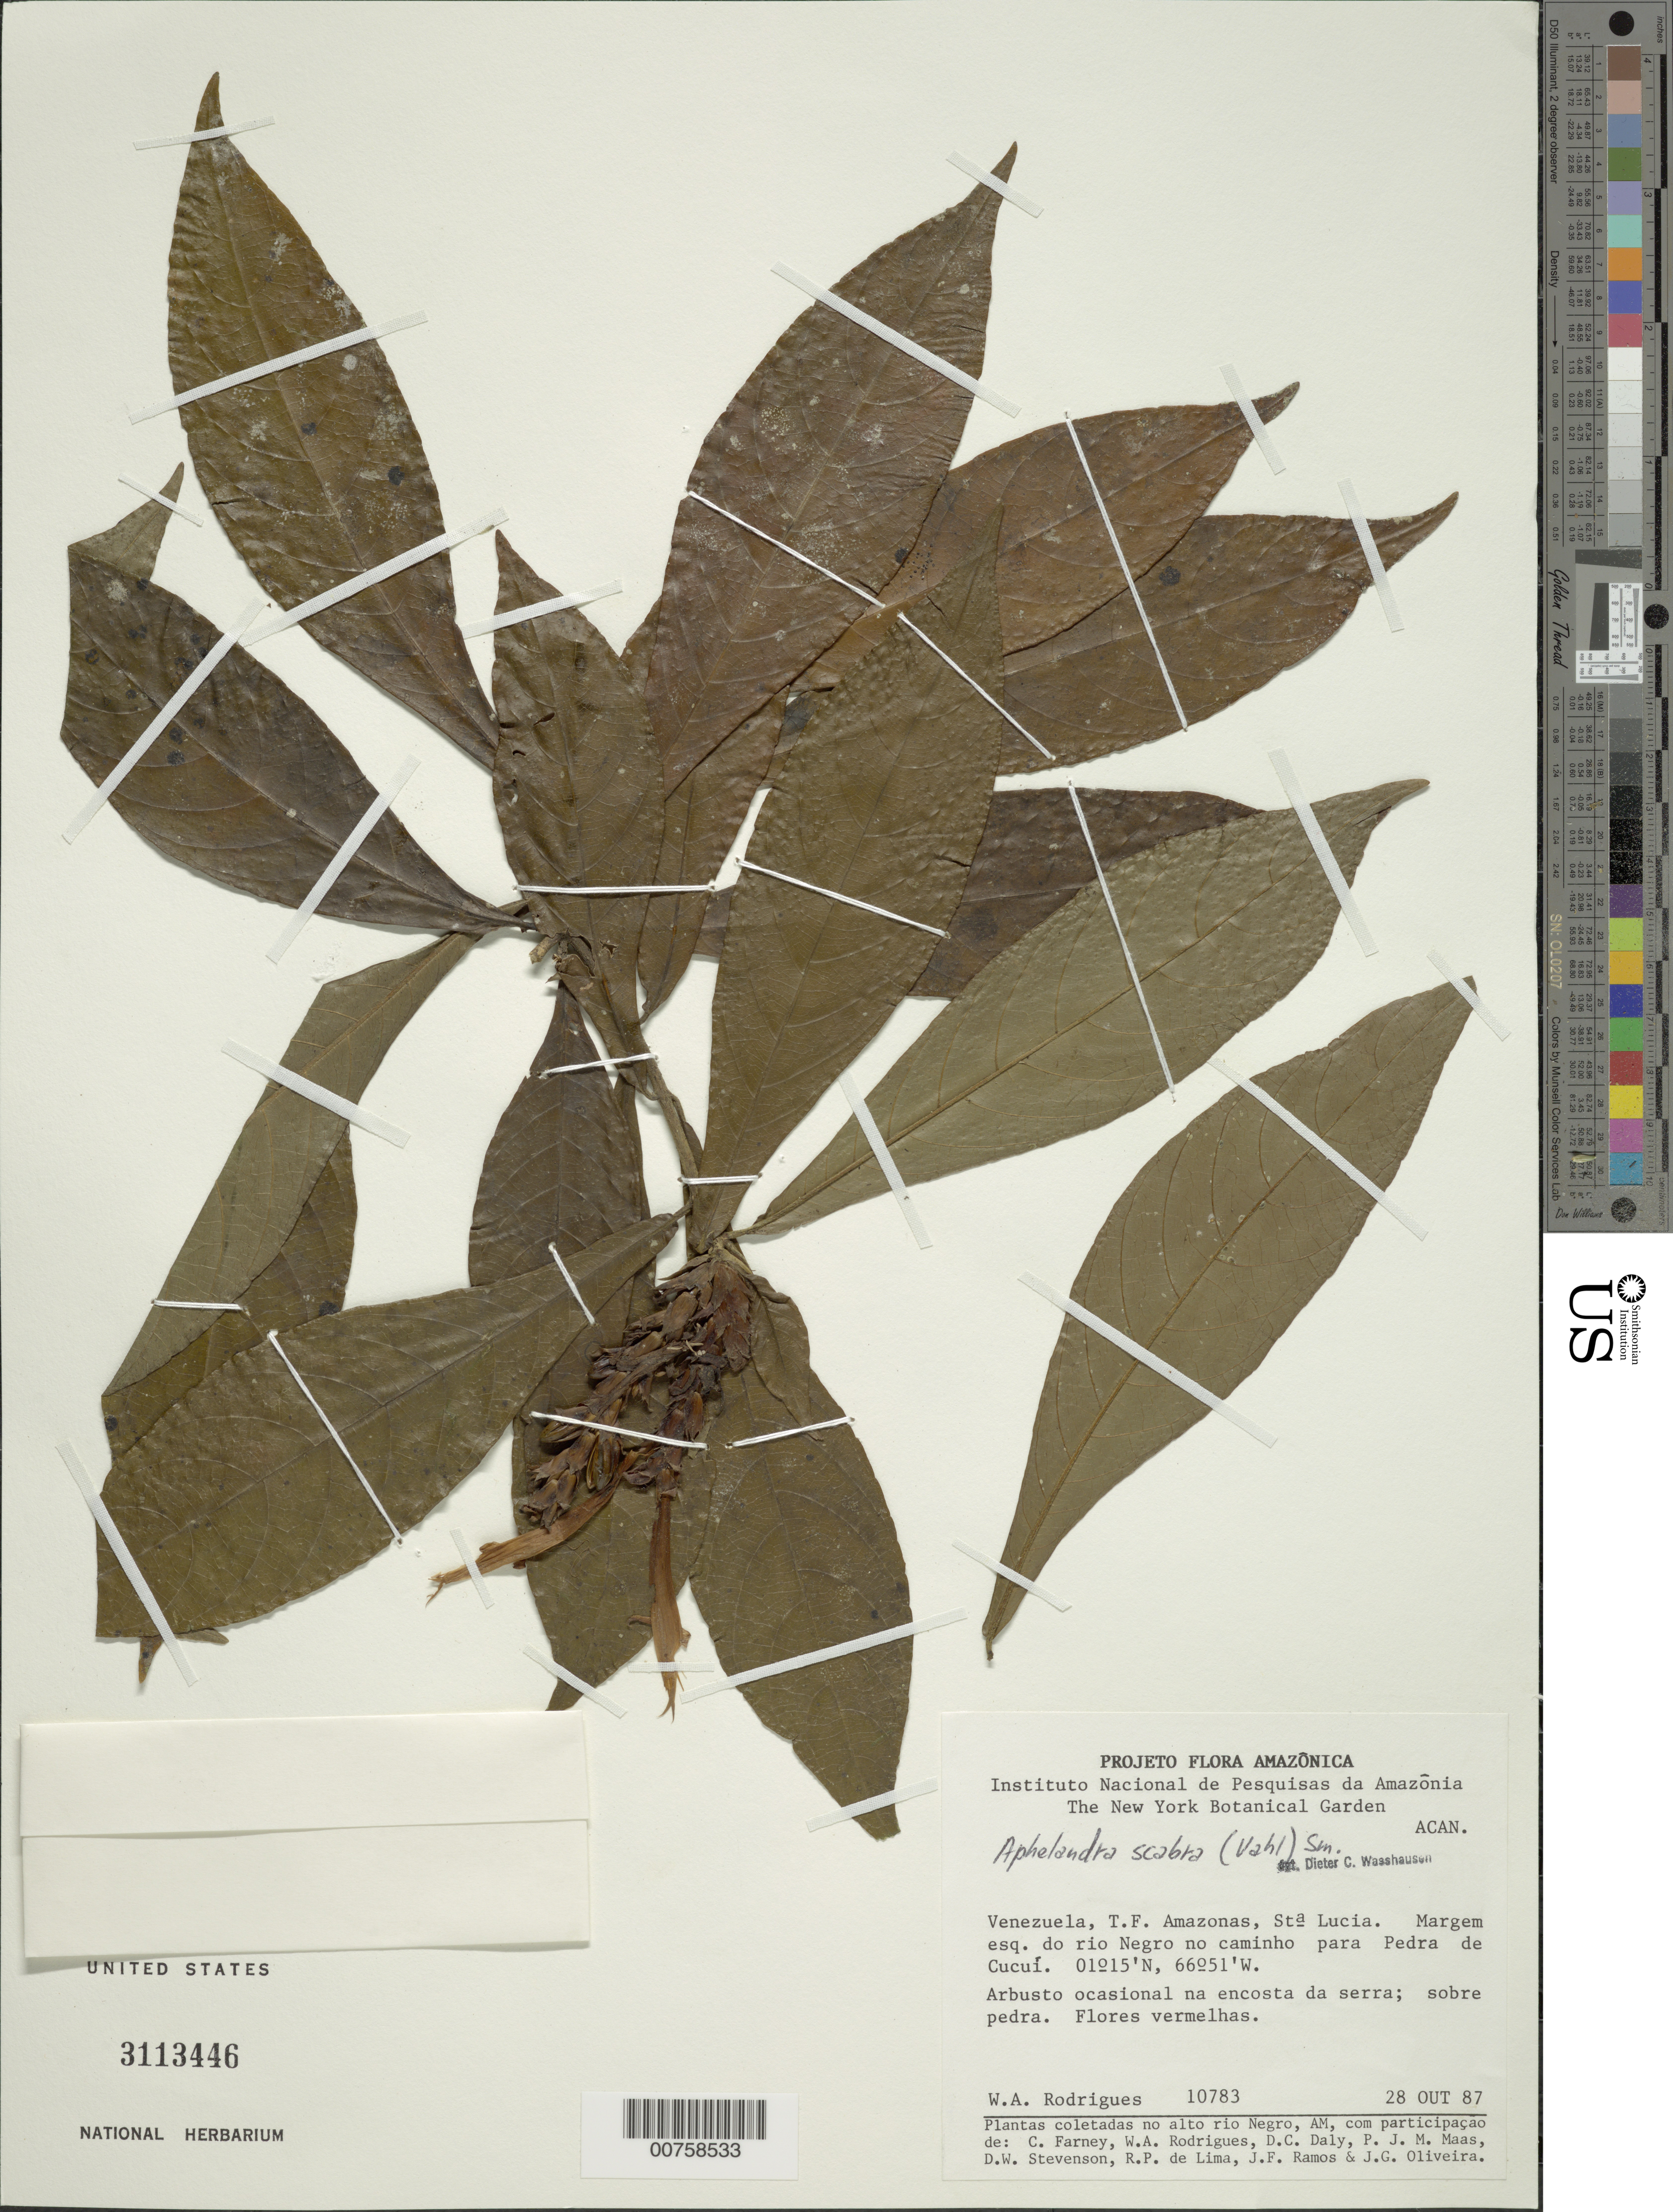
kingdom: Plantae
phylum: Tracheophyta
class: Magnoliopsida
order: Lamiales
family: Acanthaceae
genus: Aphelandra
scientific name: Aphelandra scabra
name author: (Vahl) Sm.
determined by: Wasshausen, Dieter C., (BOT), Smithsonian Institution - National Museum of Natural History (UNITED STATES)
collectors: W. A. Rodrigues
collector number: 10783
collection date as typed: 28-Oct-87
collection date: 1987-10-28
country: Venezuela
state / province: Amazonas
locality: Sta. Lucia. Margem esq. do río Negro no caminho para Pedra de Cucuí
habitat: Sobre pedra en costa de serra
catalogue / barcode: US 3113446